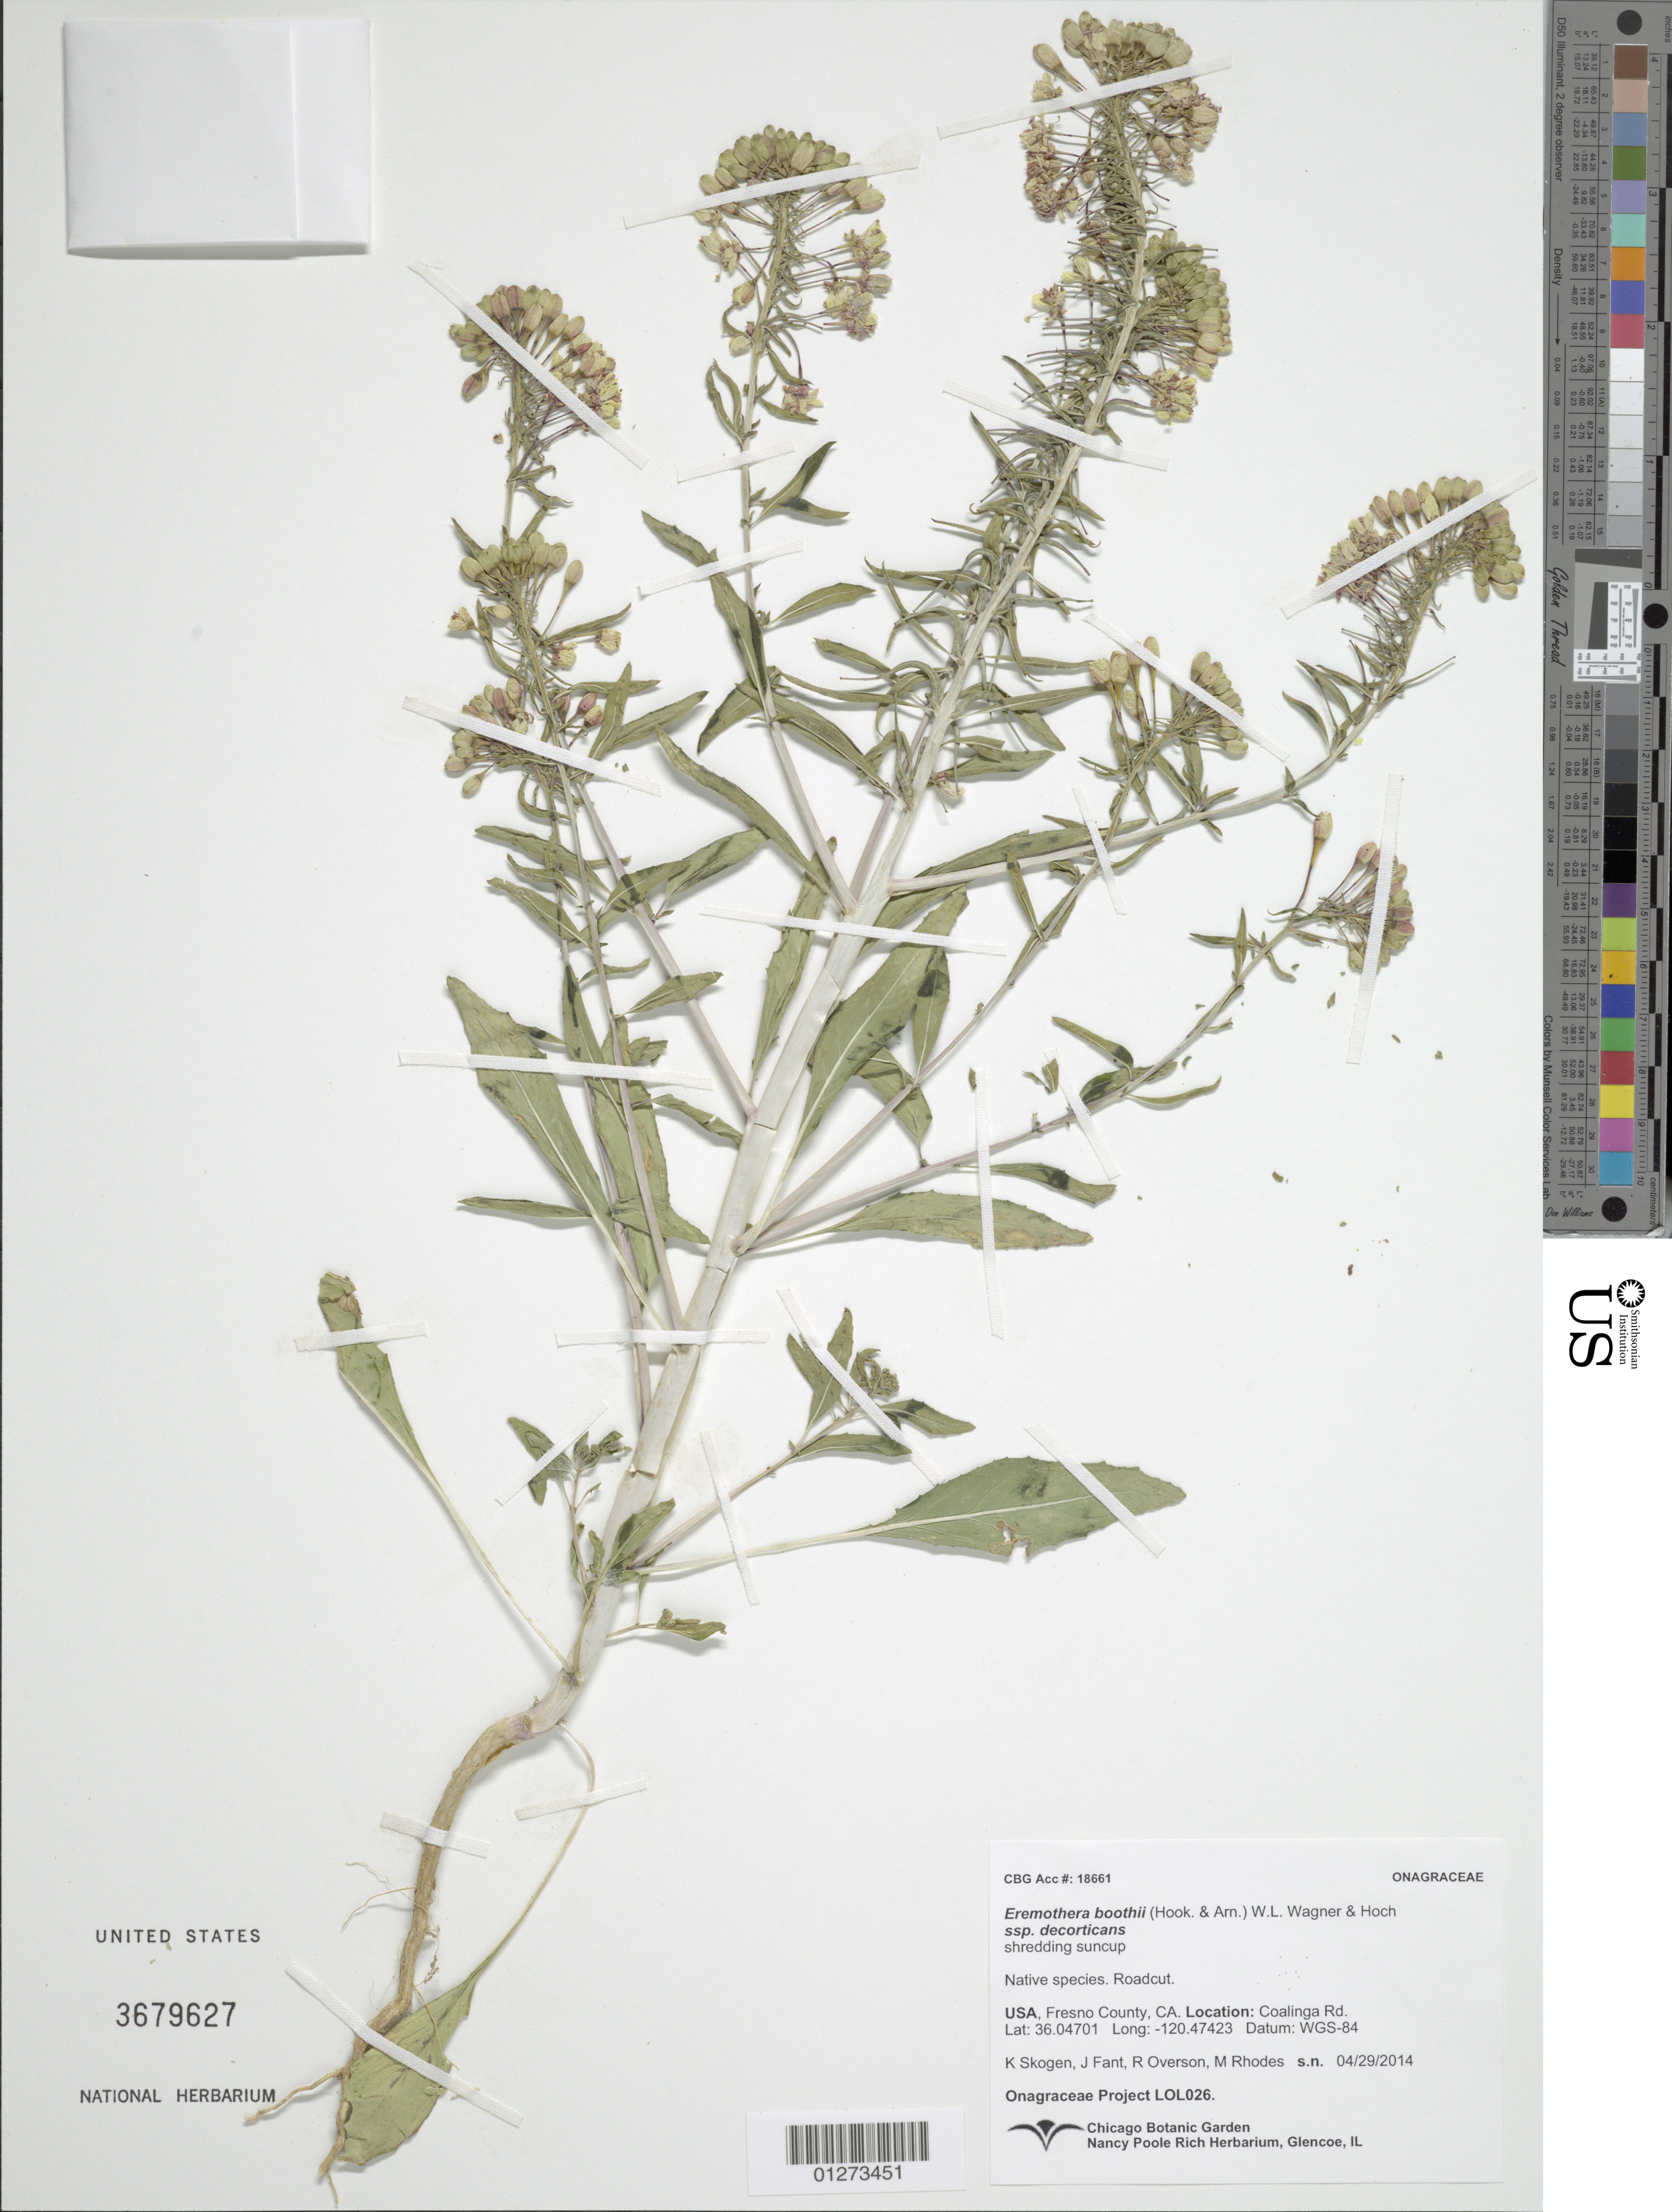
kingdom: Plantae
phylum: Tracheophyta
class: Magnoliopsida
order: Myrtales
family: Onagraceae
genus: Eremothera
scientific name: Eremothera boothii subsp. decorticans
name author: (Hook. & Arn.) W.L. Wagner & Hoch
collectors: Onagraceae Project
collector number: LOL 026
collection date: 2014-04-29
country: United States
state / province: California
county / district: Fresno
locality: roadside, upslope from pullout & curve in road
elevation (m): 449.6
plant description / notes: CHIC, US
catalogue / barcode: US 3679627